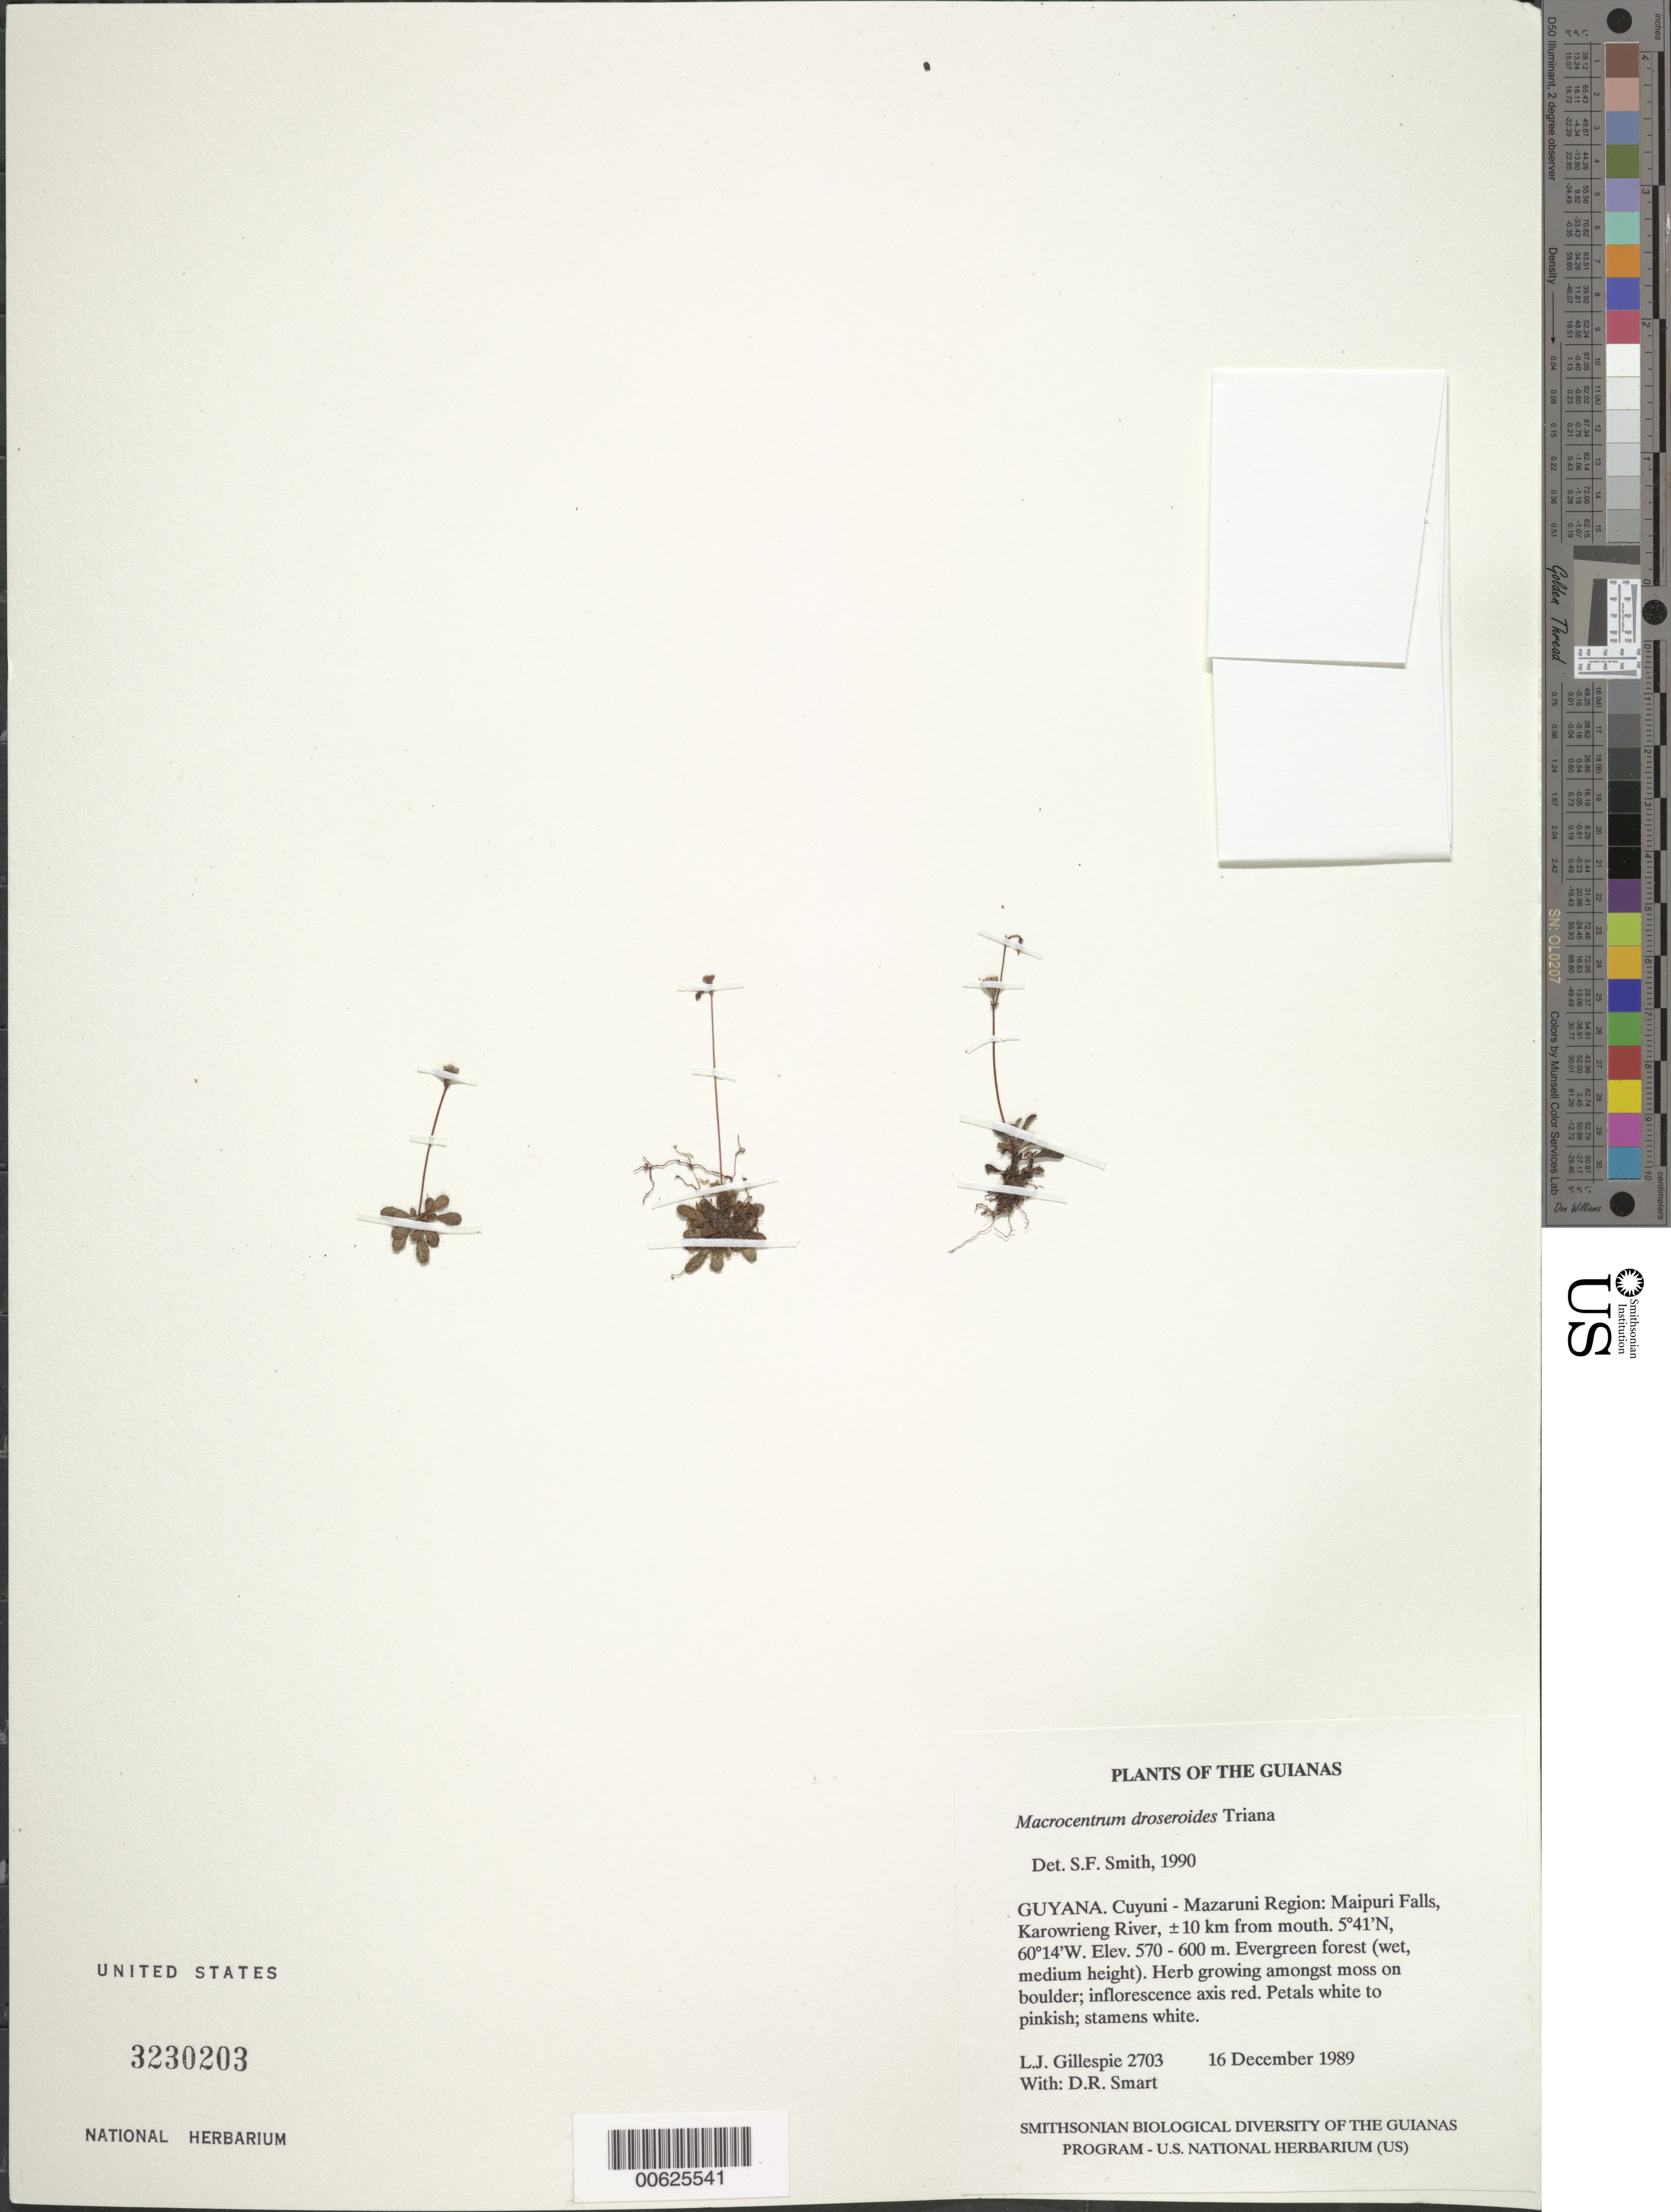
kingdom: Plantae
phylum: Tracheophyta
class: Magnoliopsida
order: Myrtales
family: Melastomataceae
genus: Macrocentrum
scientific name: Macrocentrum droseroides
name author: Triana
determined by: Smith, Stephen F., (US), NMNH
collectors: L. J. Gillespie & D. R. Smart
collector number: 2703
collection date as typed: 16 December 1989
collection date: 1989-12-16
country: Guyana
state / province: Cuyuni-Mazaruni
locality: Maipuri Falls, Karowrieng River, ±10 km from mouth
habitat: Evergreen forest (wet, medium height), montane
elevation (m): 570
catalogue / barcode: US 3230203